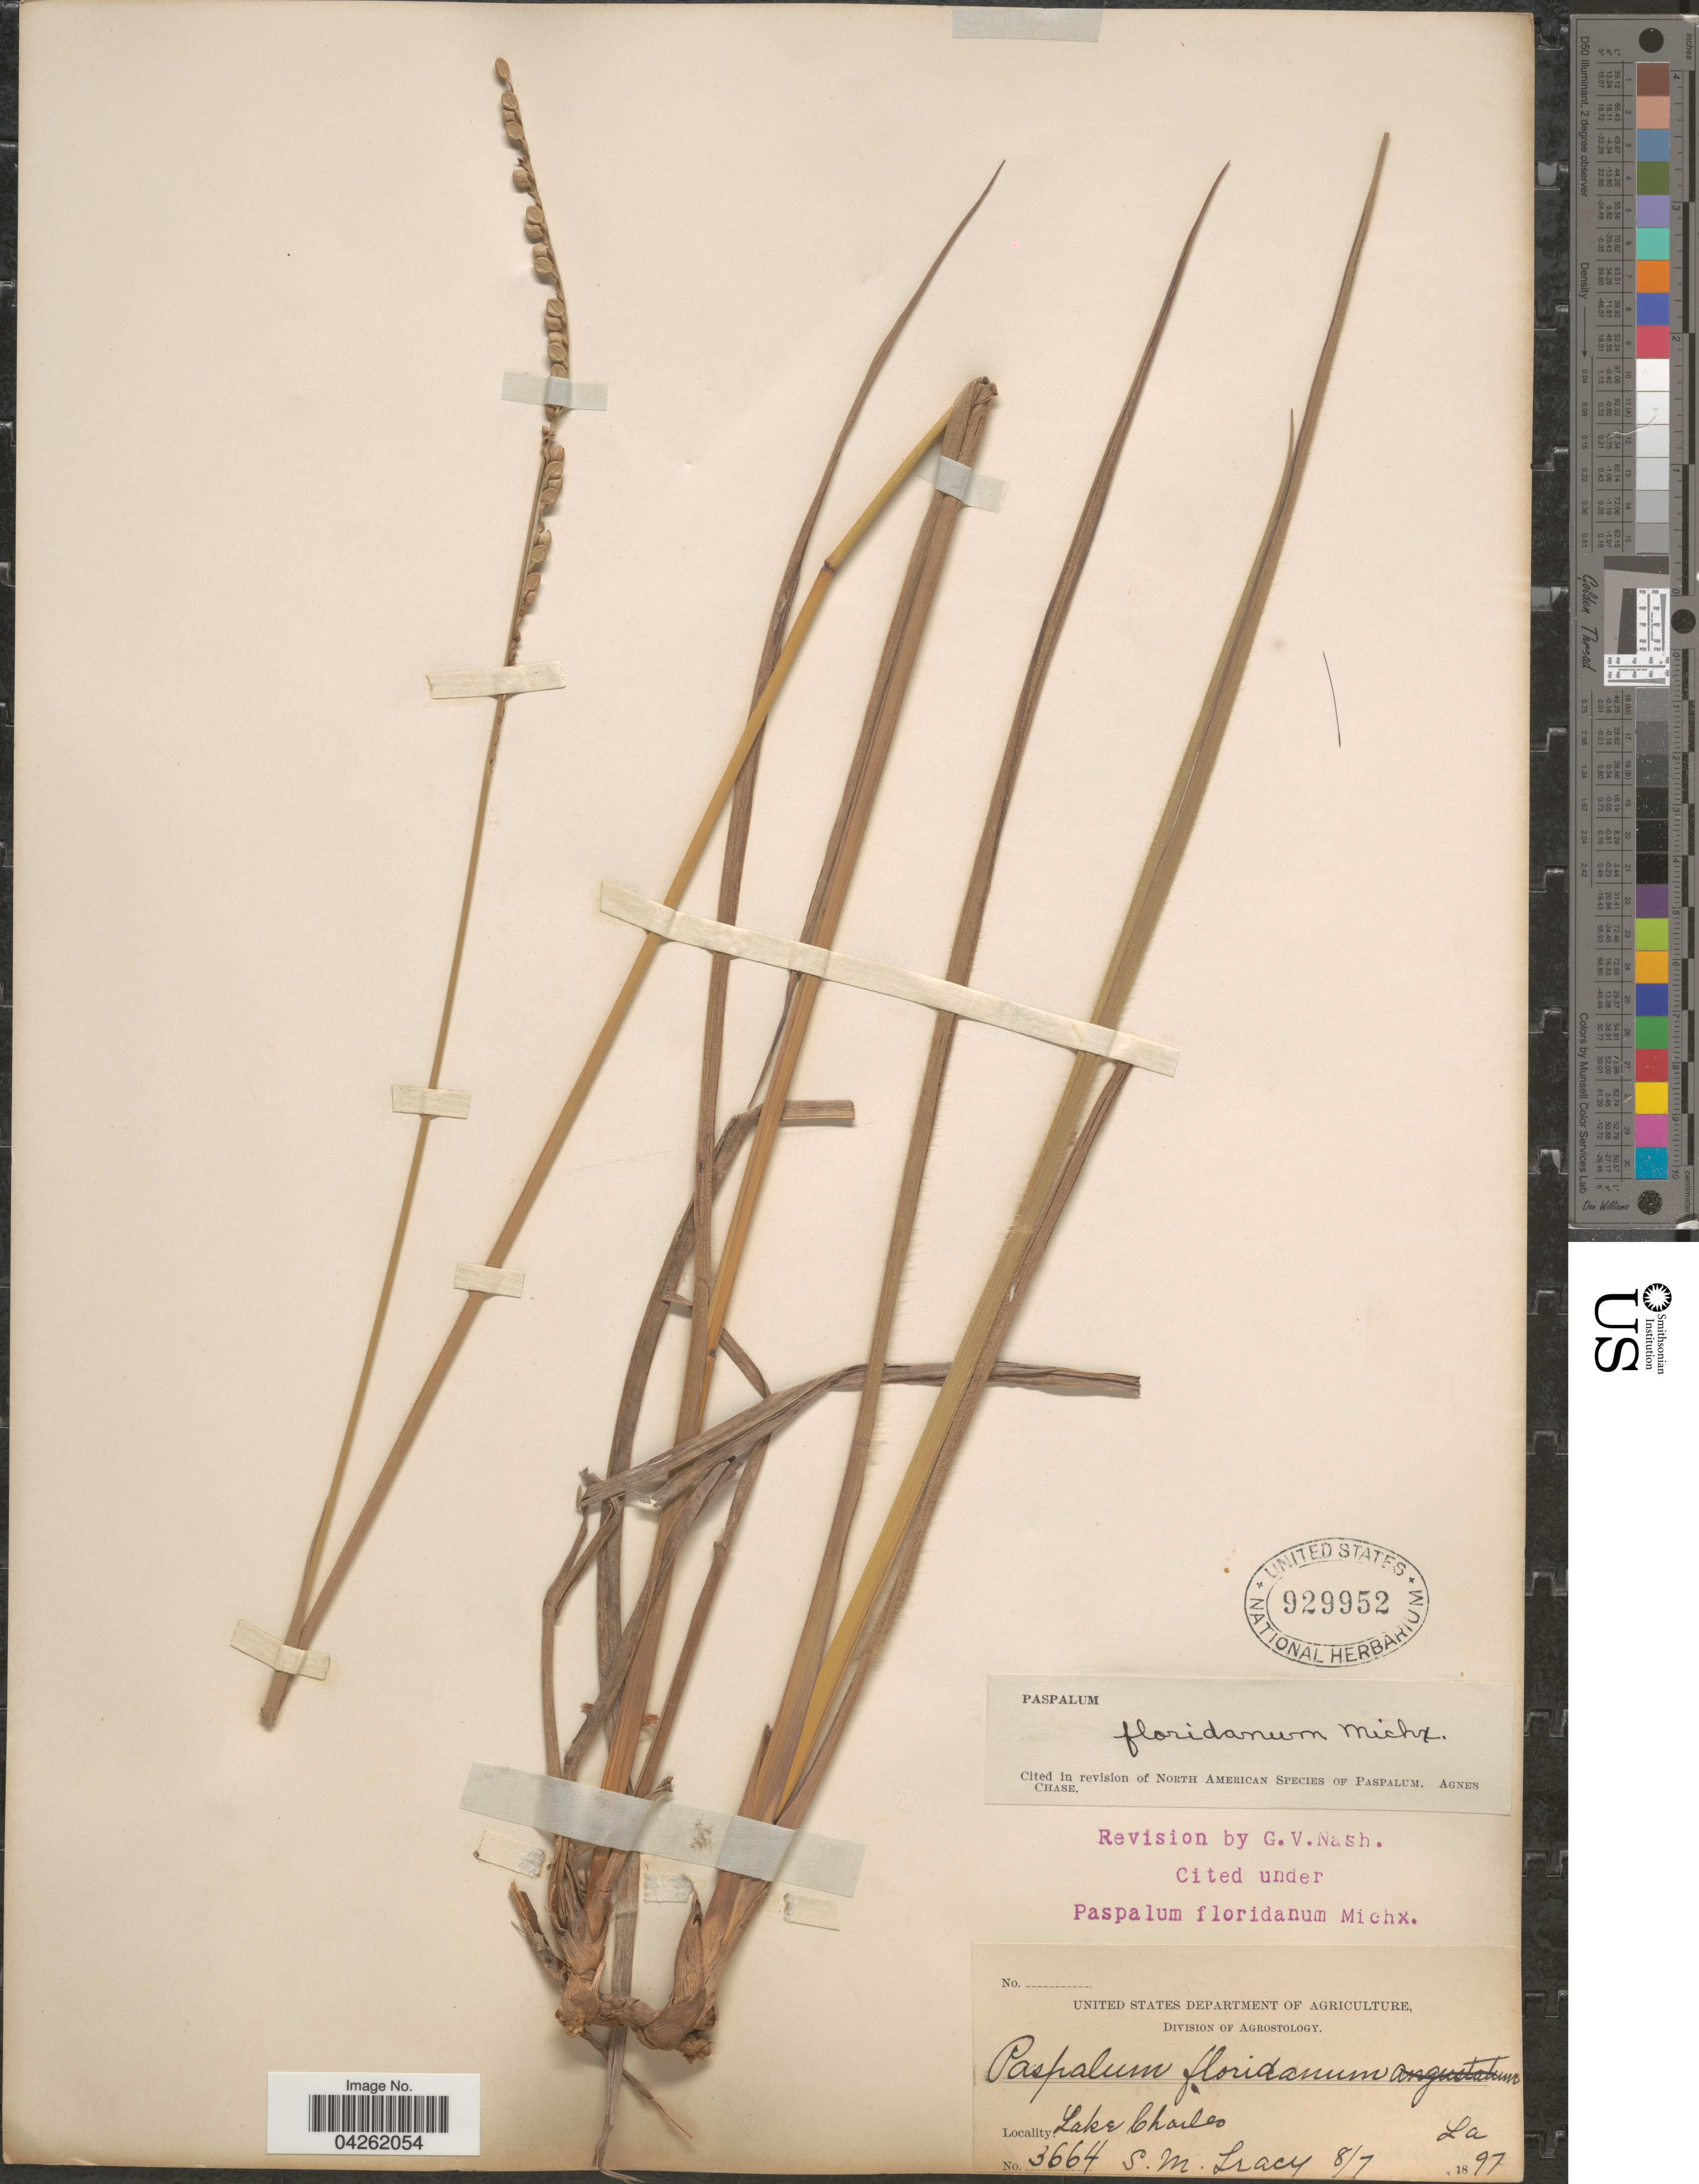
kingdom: Plantae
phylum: Tracheophyta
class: Liliopsida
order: Poales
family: Poaceae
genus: Paspalum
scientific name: Paspalum floridanum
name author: Michx.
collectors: S. M. Tracy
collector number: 3664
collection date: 1897-08-07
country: United States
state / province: Louisiana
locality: Lake Charles.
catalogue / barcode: US 929952